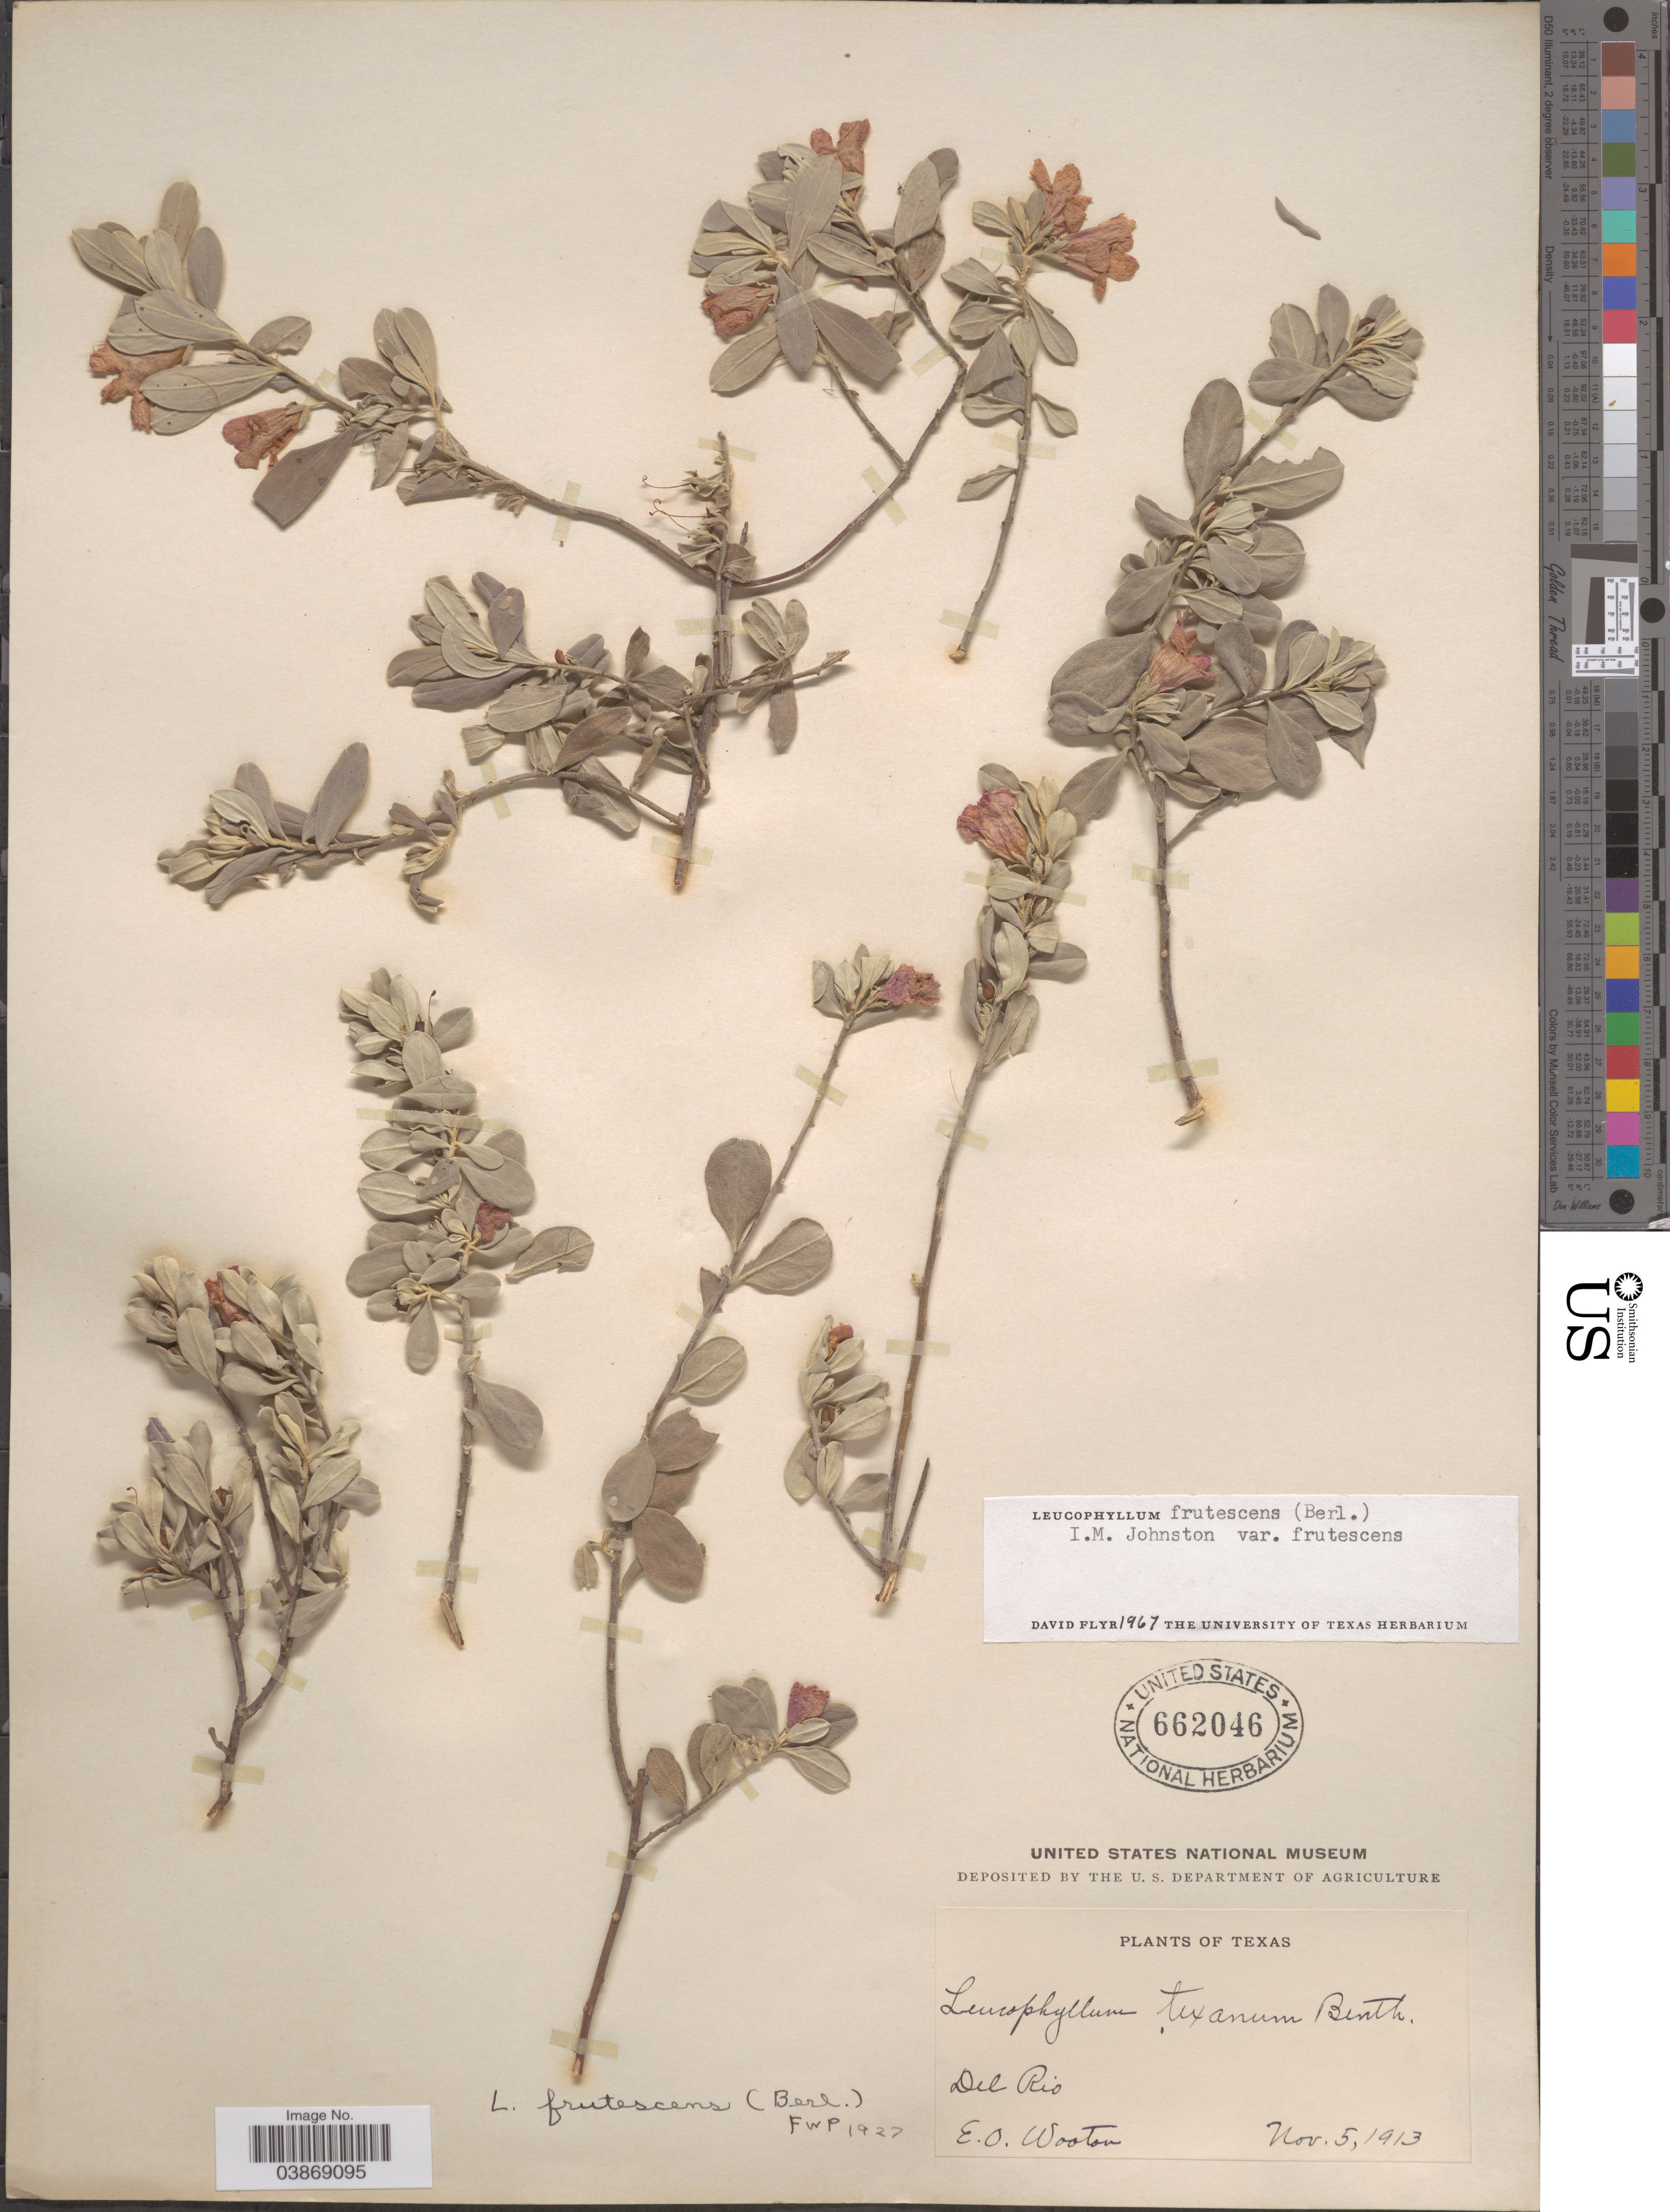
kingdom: Plantae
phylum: Tracheophyta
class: Magnoliopsida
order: Lamiales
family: Scrophulariaceae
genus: Leucophyllum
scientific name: Leucophyllum frutescens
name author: (Berland.) I.M. Johnst.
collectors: E. O. Wooton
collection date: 1913-11-05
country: United States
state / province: Texas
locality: Del Rio.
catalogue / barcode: US 662046